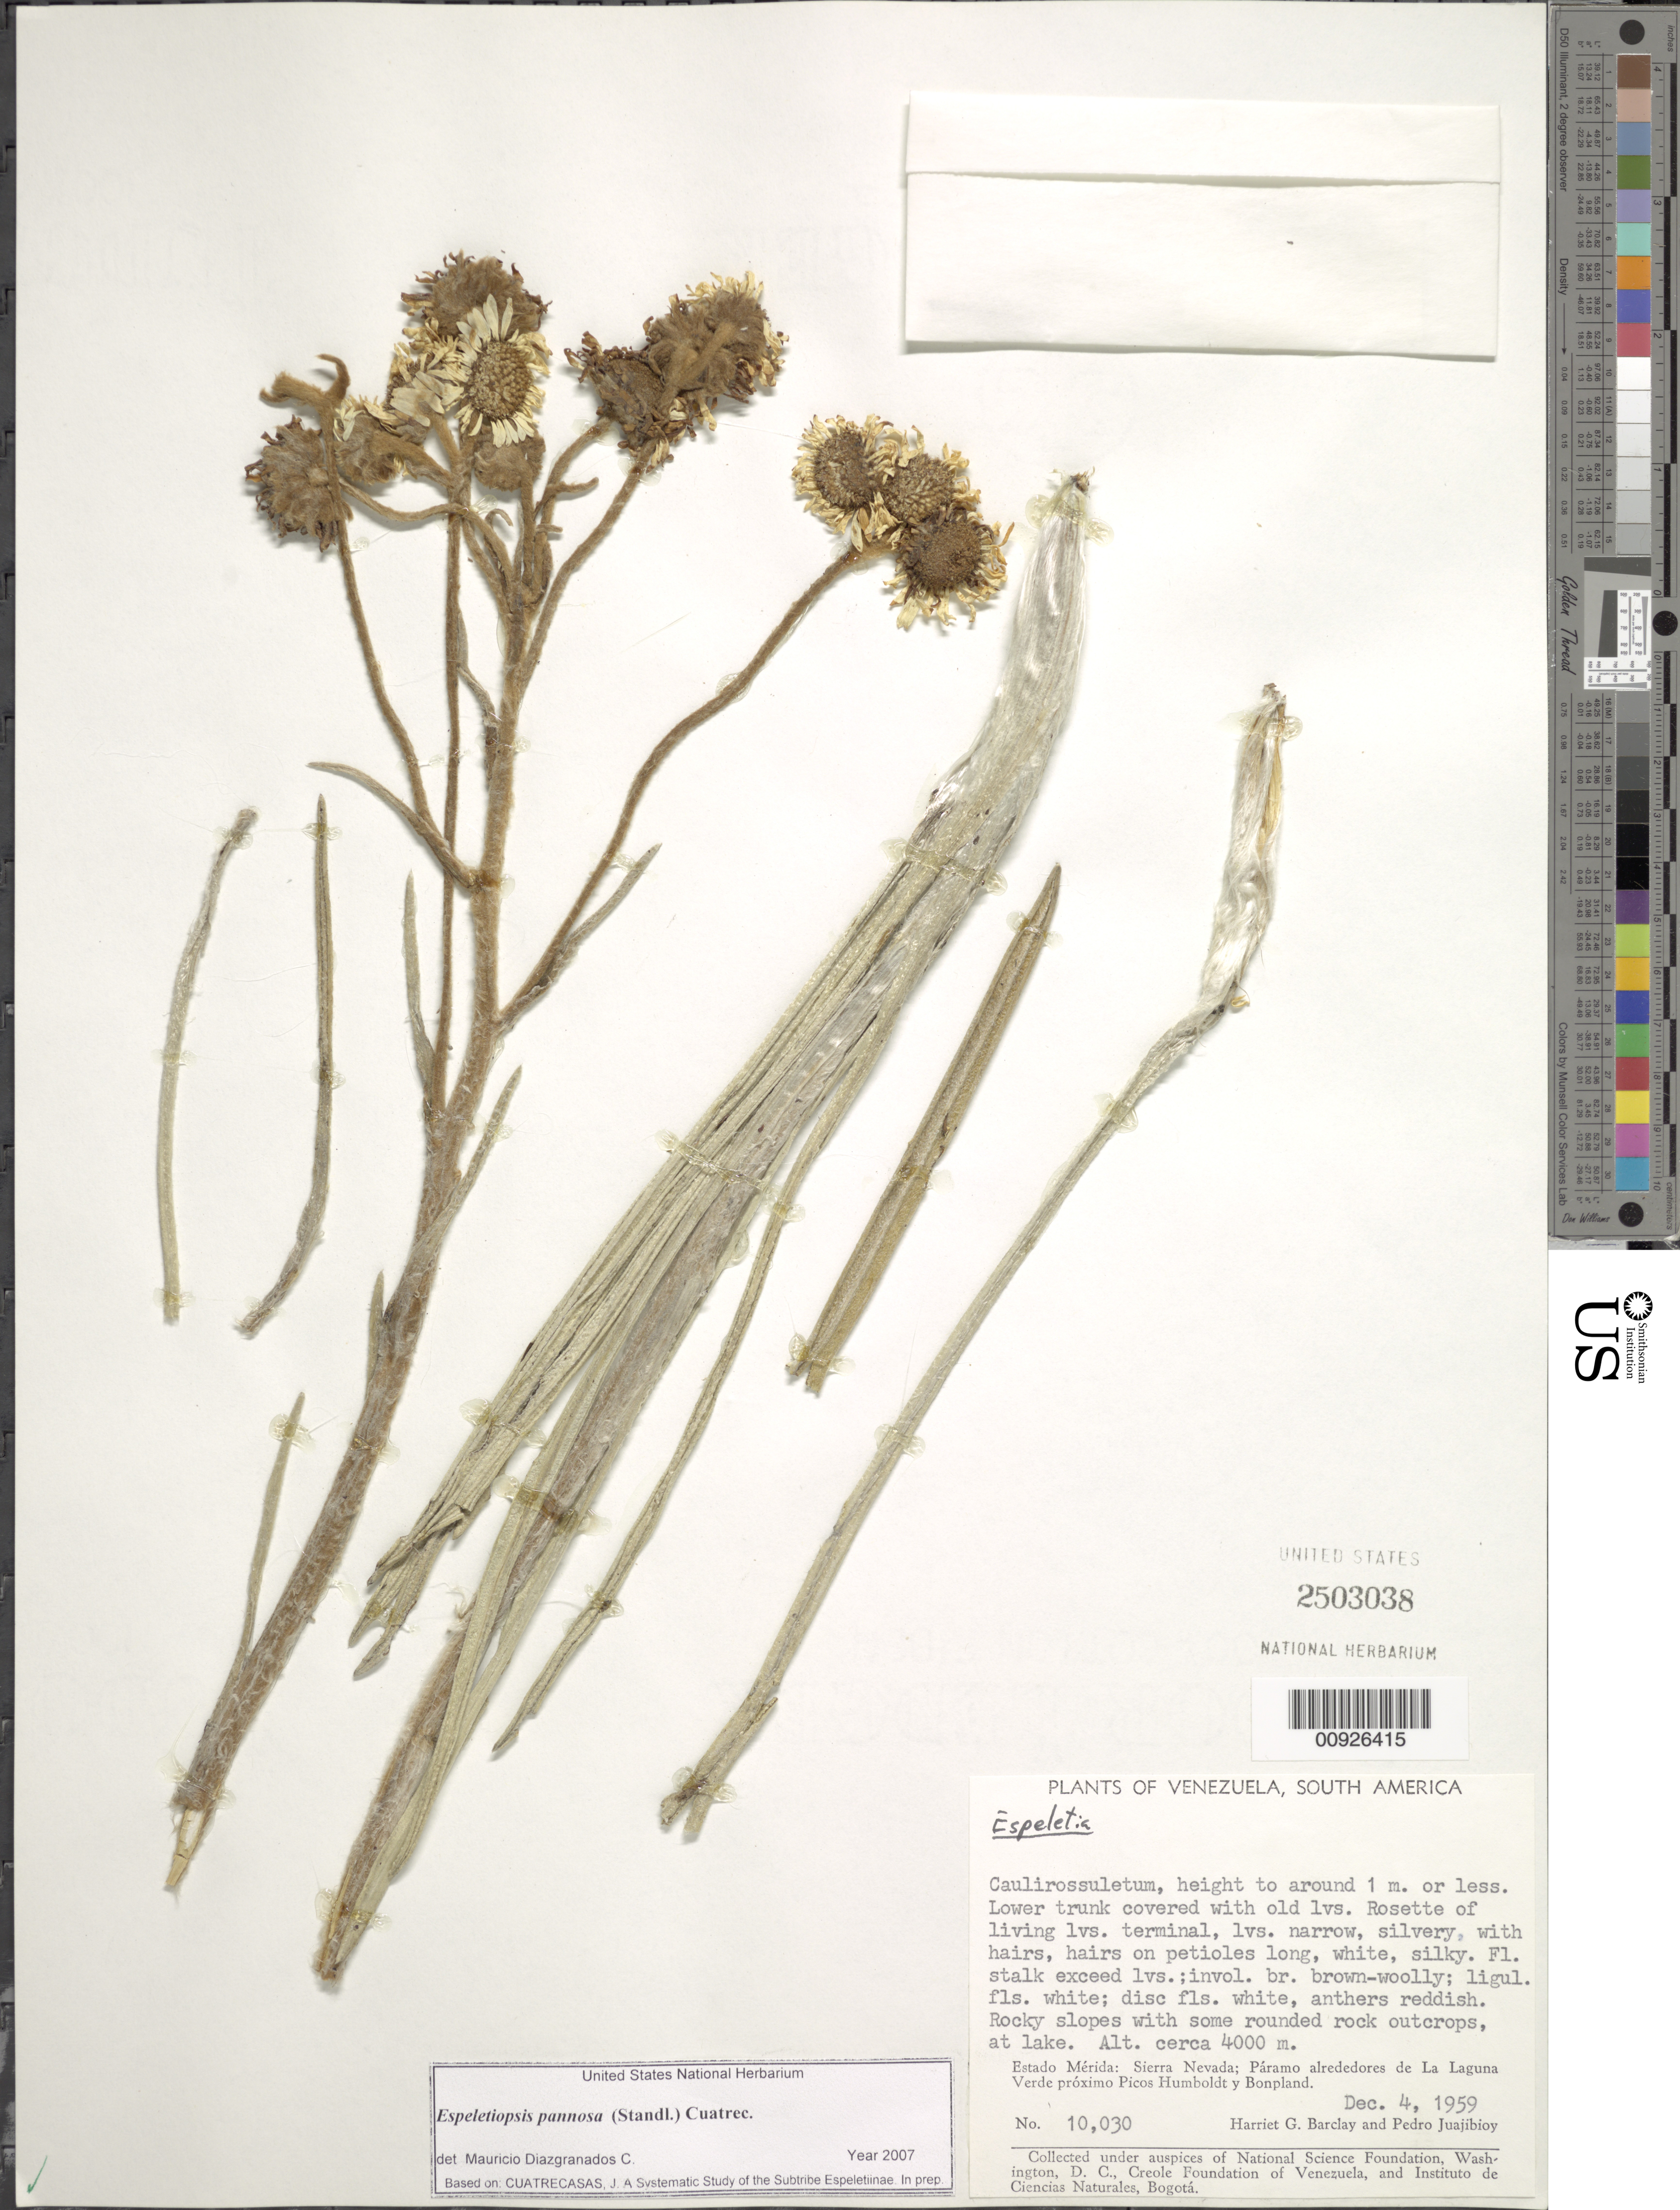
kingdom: Plantae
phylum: Tracheophyta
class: Magnoliopsida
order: Asterales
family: Asteraceae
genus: Espeletiopsis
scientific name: Espeletiopsis pannosa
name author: (Standl.) Cuatrec.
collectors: H. G. Barclay & P. Juajibioy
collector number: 10030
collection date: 1959-12-04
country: Venezuela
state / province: Mérida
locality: Sierra Nevada; páramo alrededores de La Laguna Verde próximos a Picos Humboldt y Bonpland.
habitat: Rocky slopes with some rounded rock outcrops, at lake.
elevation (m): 4000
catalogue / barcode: US 2503038